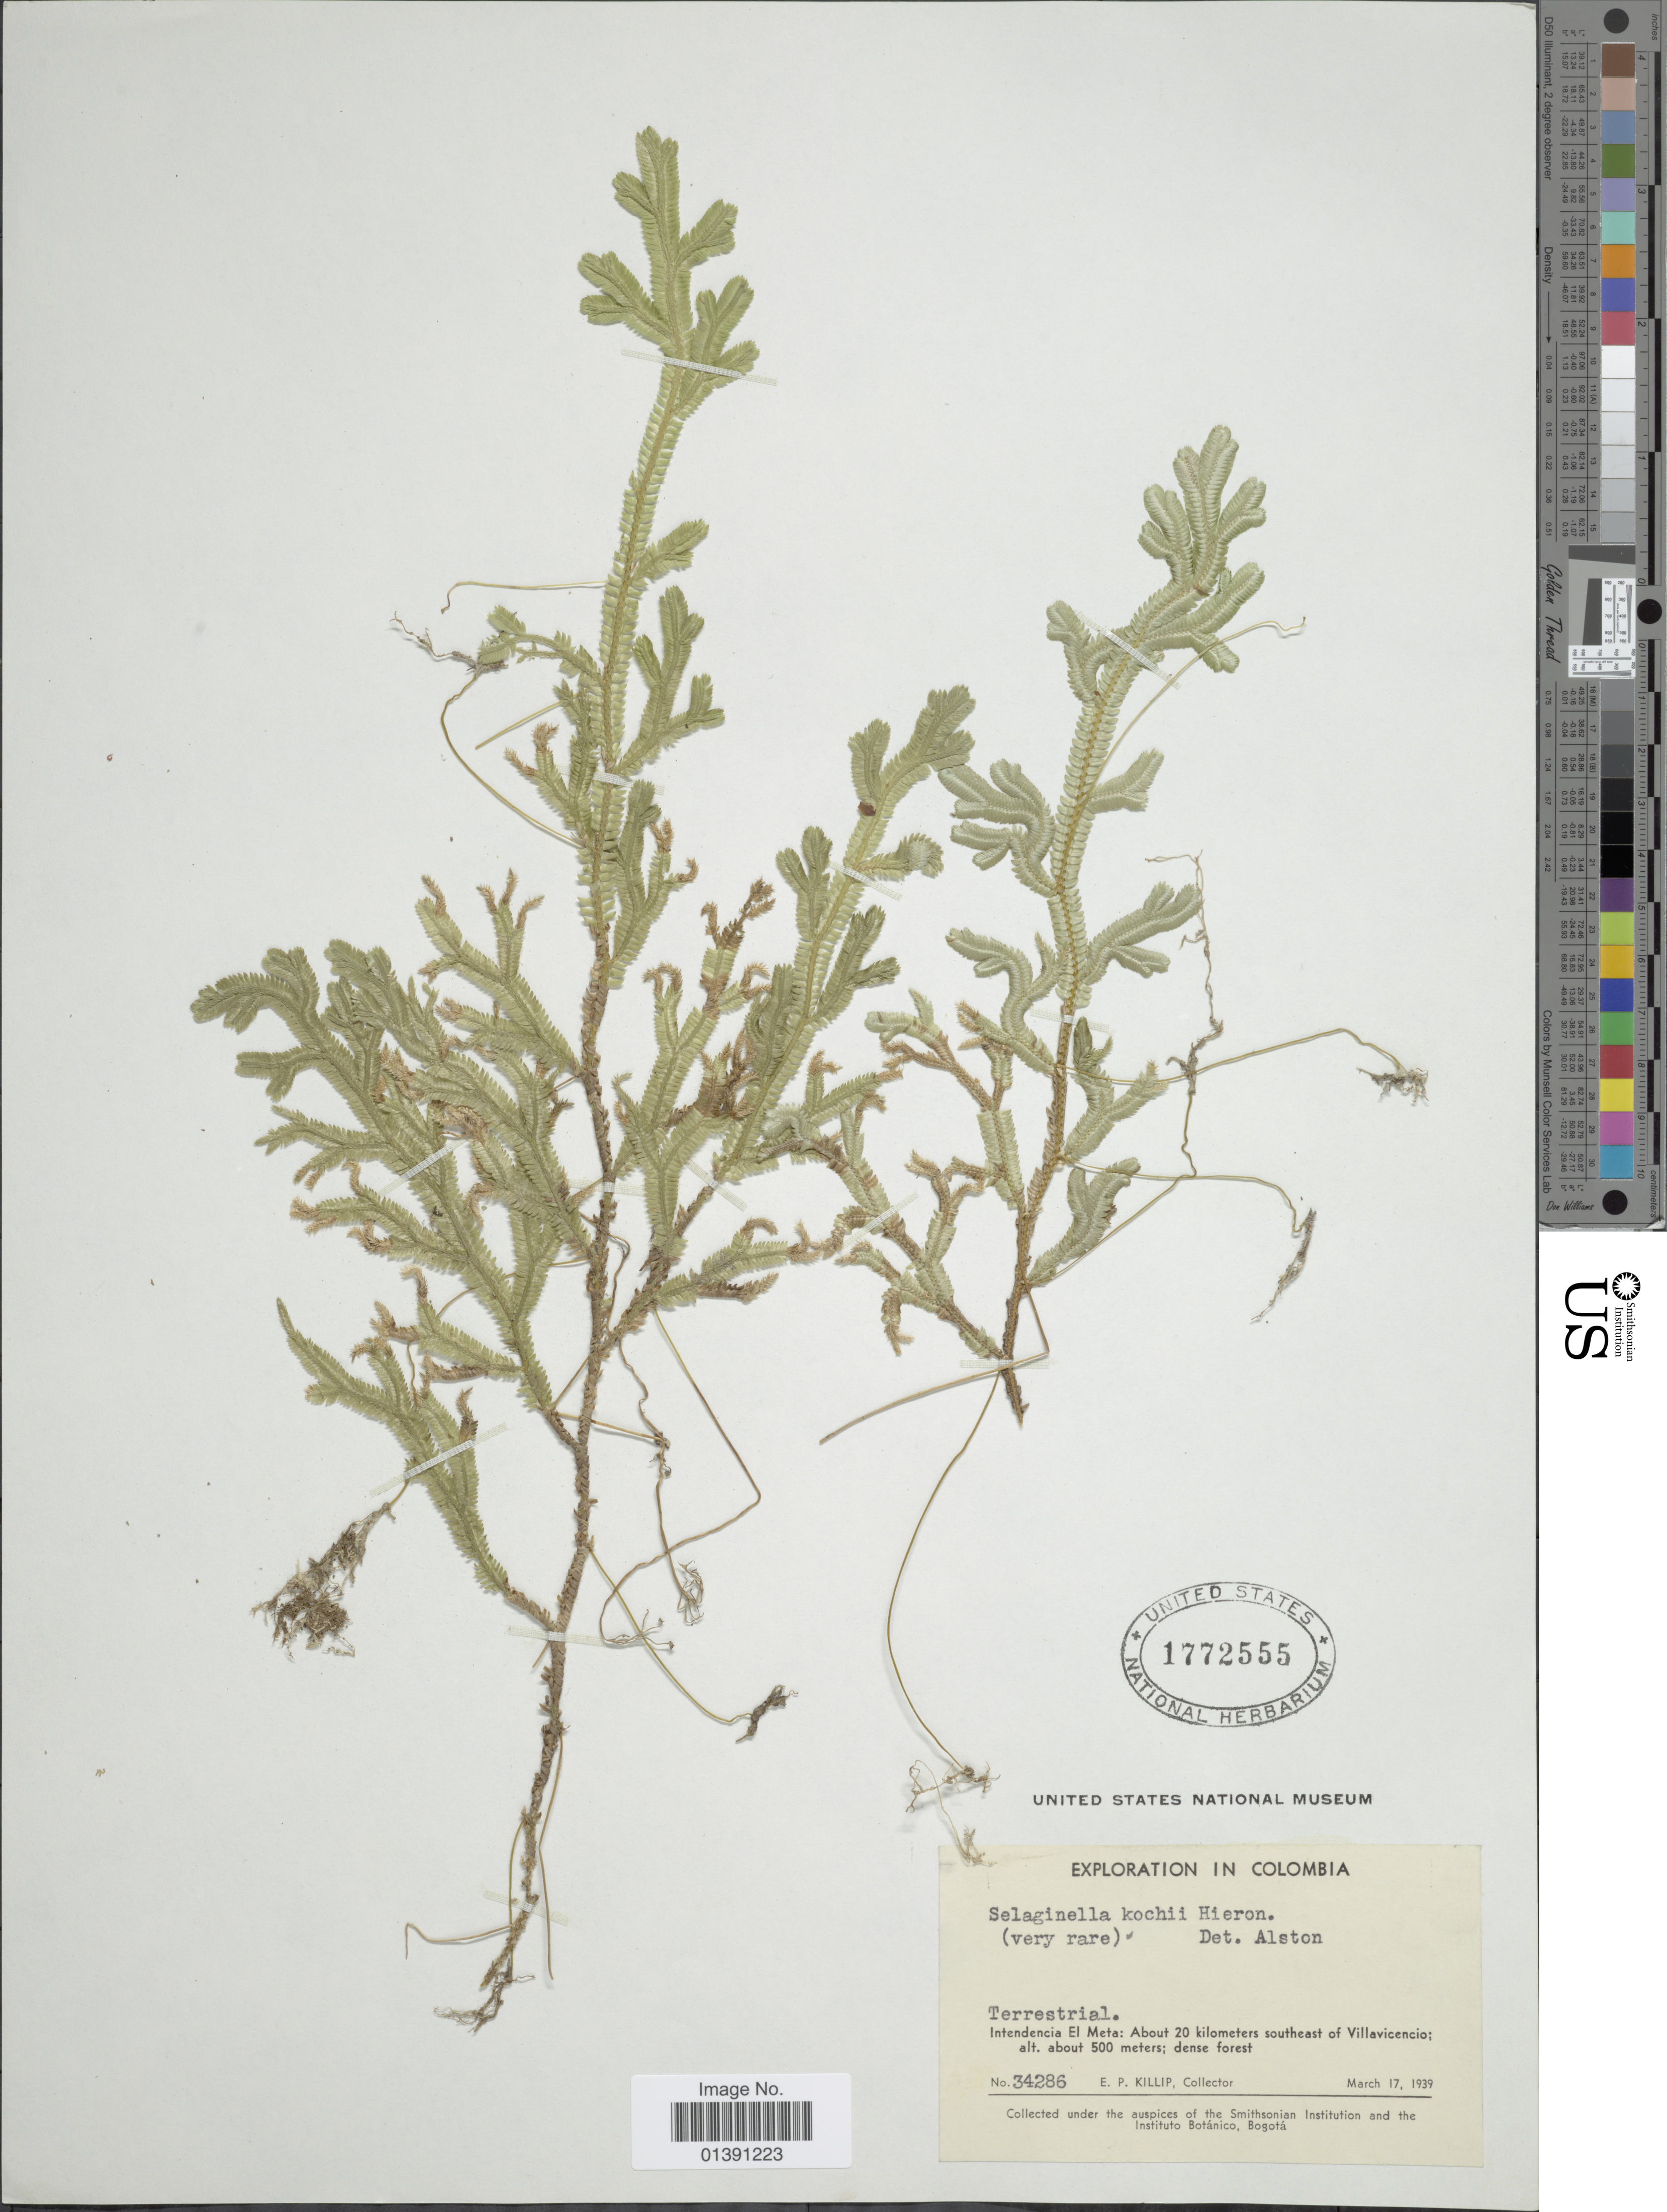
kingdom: Plantae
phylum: Tracheophyta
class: Lycopodiopsida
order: Selaginellales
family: Selaginellaceae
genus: Selaginella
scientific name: Selaginella kochii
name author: Hieron.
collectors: E. P. Killip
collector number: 34286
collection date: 1939-03-17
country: Colombia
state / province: Meta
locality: Intendencia El Meta: About 20 kilometers southeast of Villavicencio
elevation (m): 500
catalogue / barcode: US 1772555